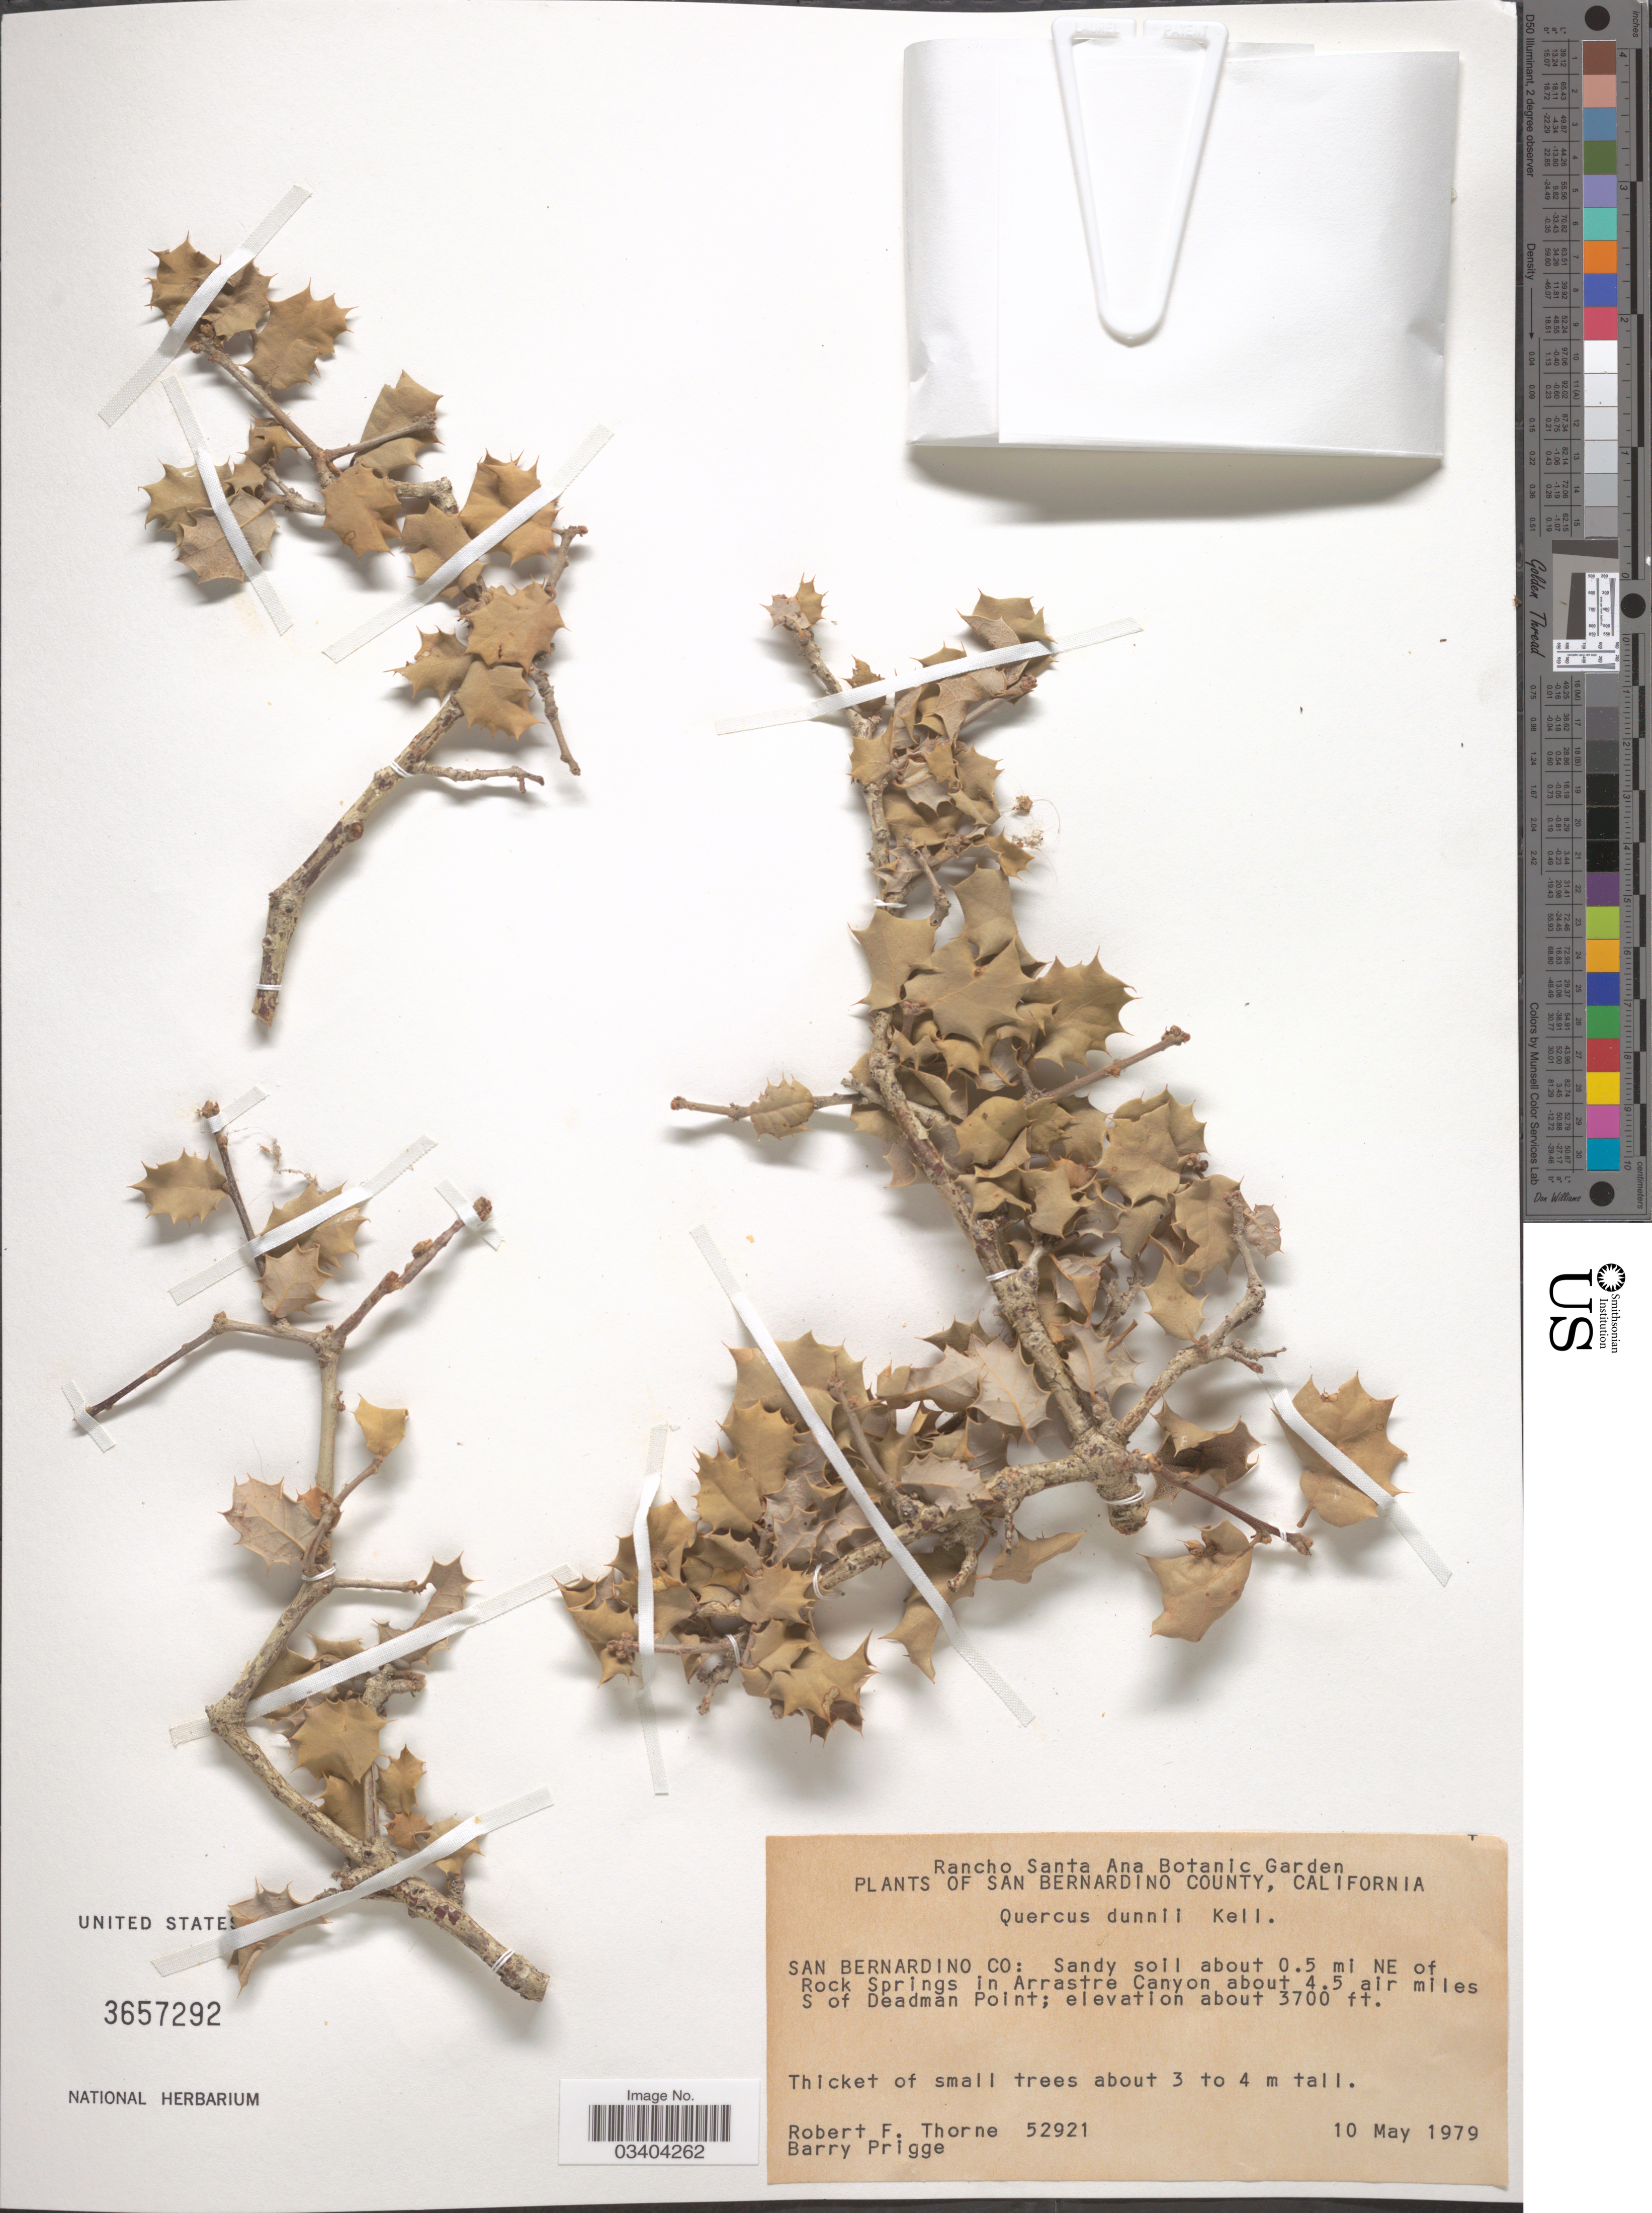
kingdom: Plantae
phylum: Tracheophyta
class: Magnoliopsida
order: Fagales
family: Fagaceae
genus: Quercus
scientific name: Quercus dunnii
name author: Kellogg ex Curran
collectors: R. F. Thorne & B. Prigge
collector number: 52921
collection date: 1979-05-10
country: United States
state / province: California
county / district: San Bernardino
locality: San Bernardino County. San Bernardino Co: Sandy soil about 0.5 mi NE of Rock Springs in Arrastre Canyon about 4.5 air miles S of Deadman Point.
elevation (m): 1128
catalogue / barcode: US 3657292